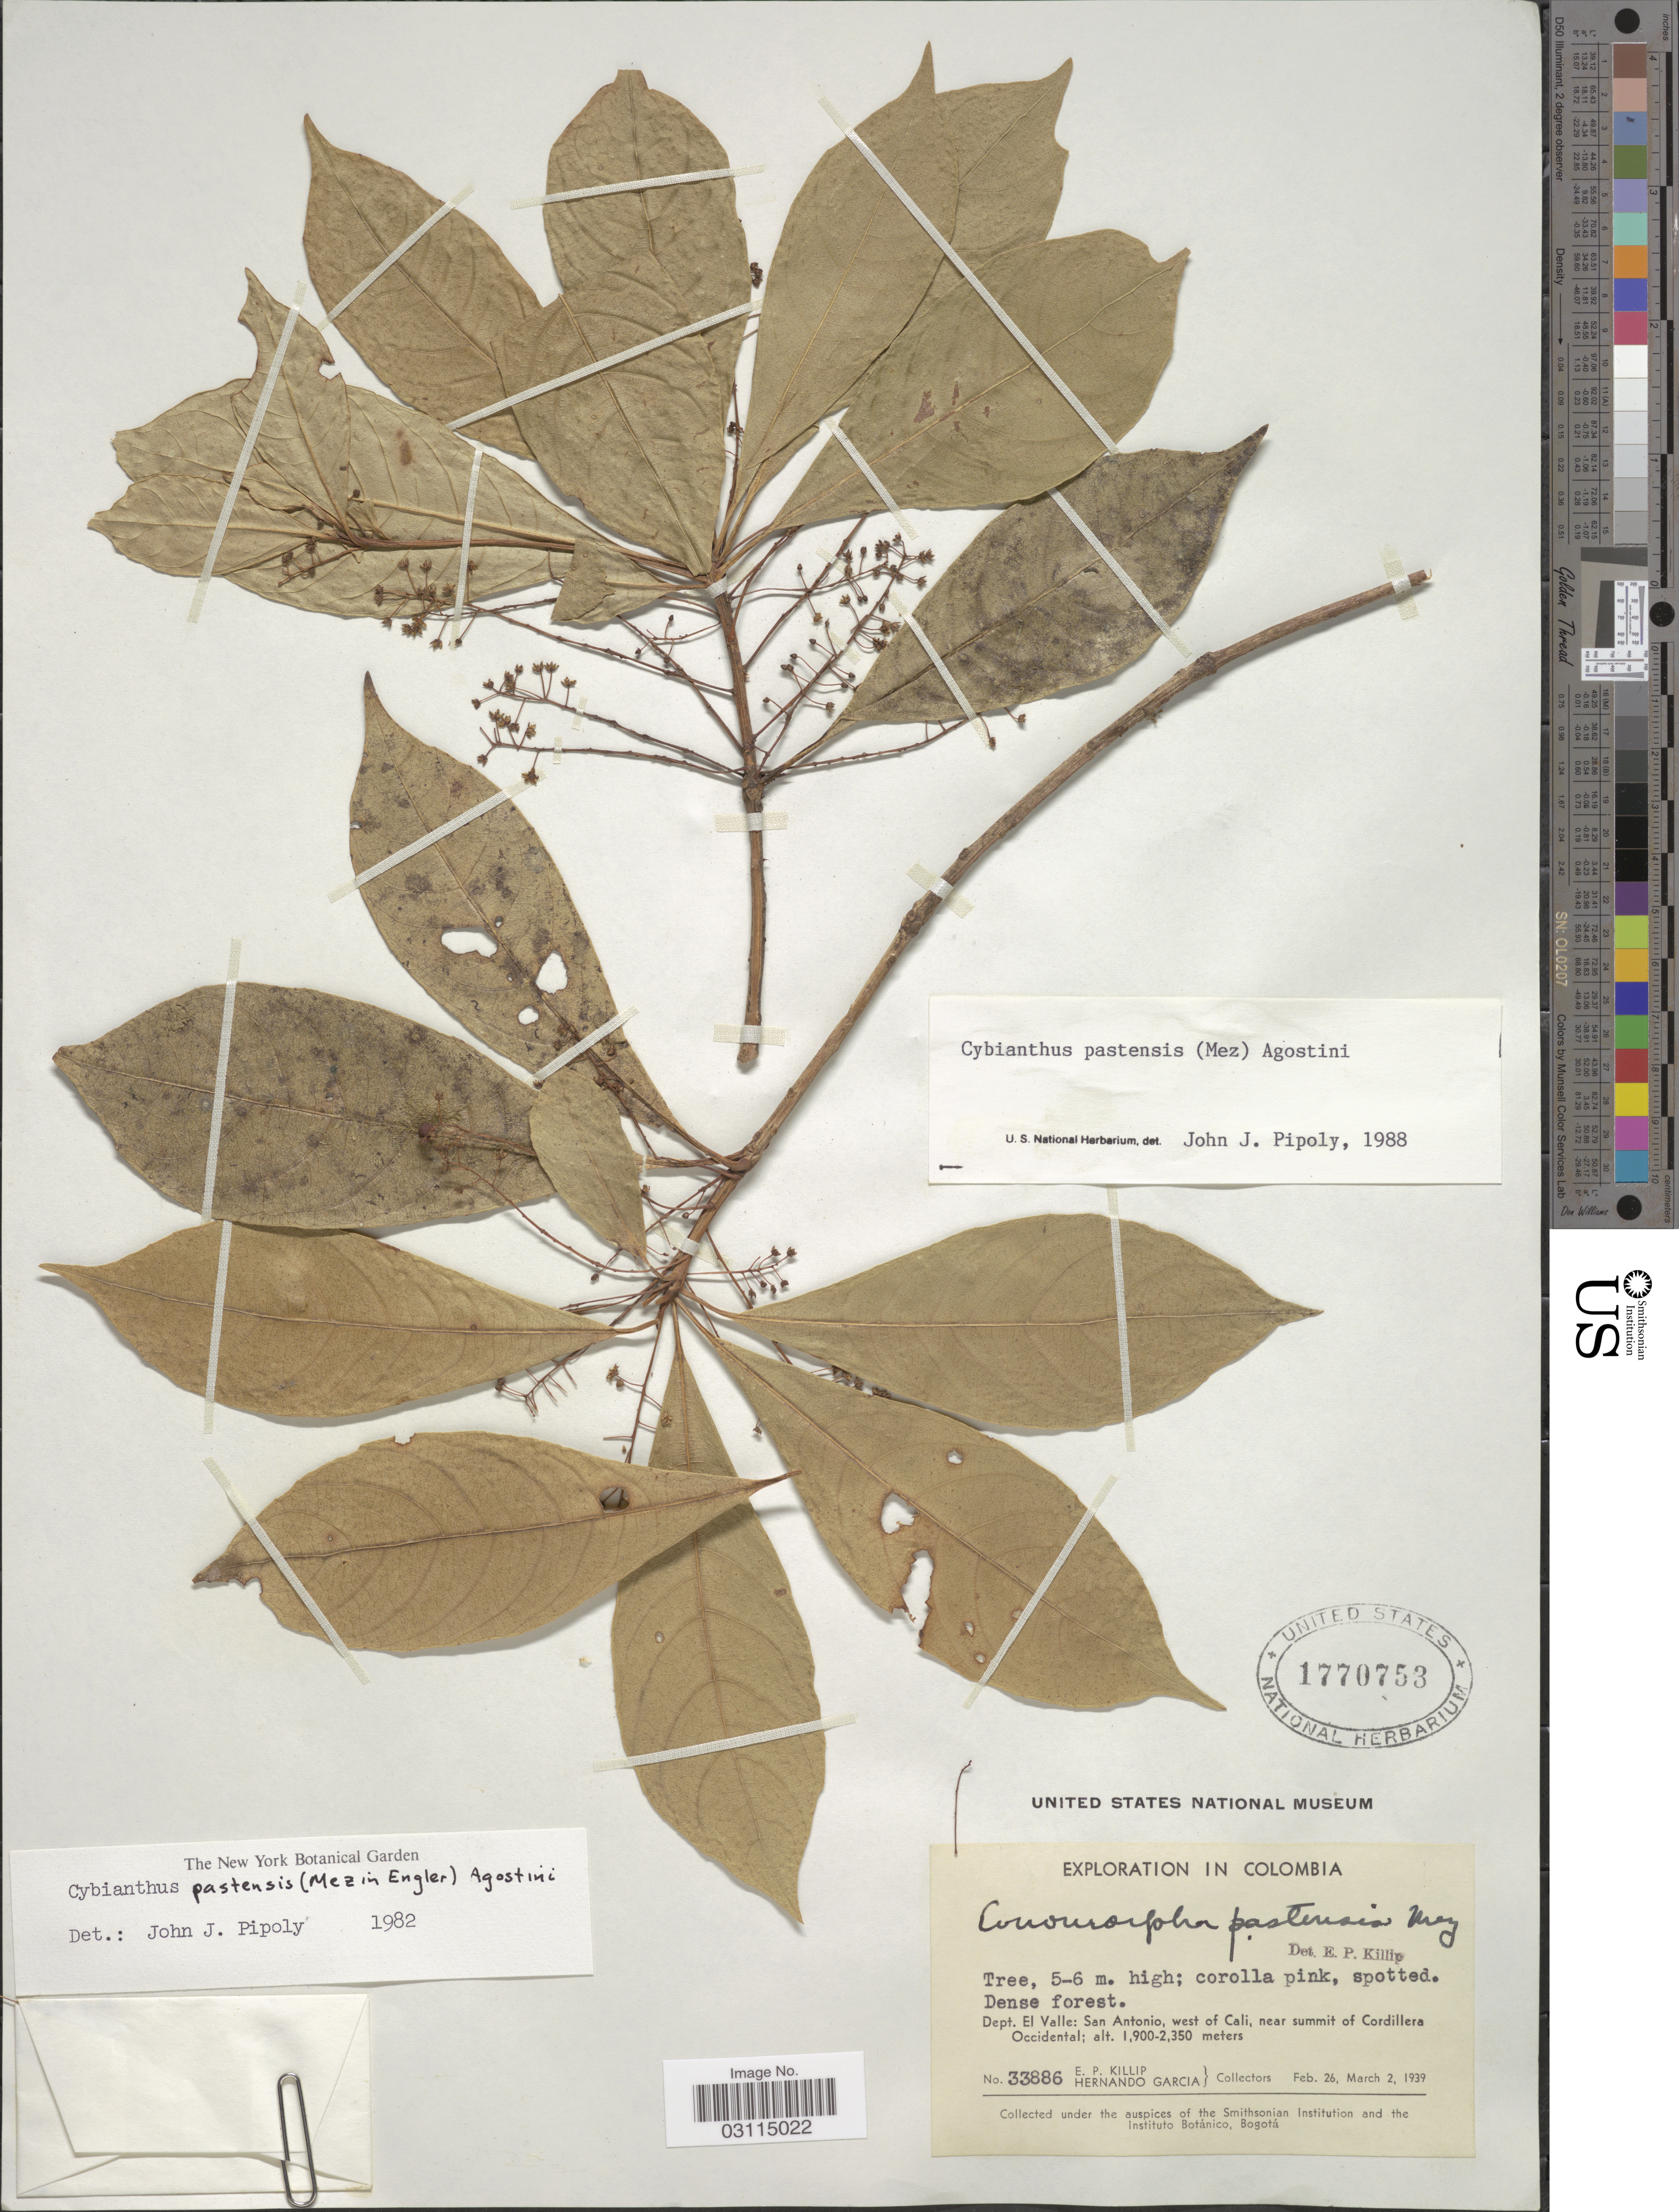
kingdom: Plantae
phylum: Tracheophyta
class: Magnoliopsida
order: Ericales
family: Primulaceae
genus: Cybianthus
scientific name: Cybianthus pastensis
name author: (Mez) G. Agostini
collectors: E. P. Killip & H. Garcia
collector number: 33886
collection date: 1939-02-26/1939-03-02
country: Colombia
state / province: Valle del Cauca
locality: Dept. El Valle: San Antonio, west of Cali, near summit of Cordillera Occidental.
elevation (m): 1900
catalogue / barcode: US 1770753